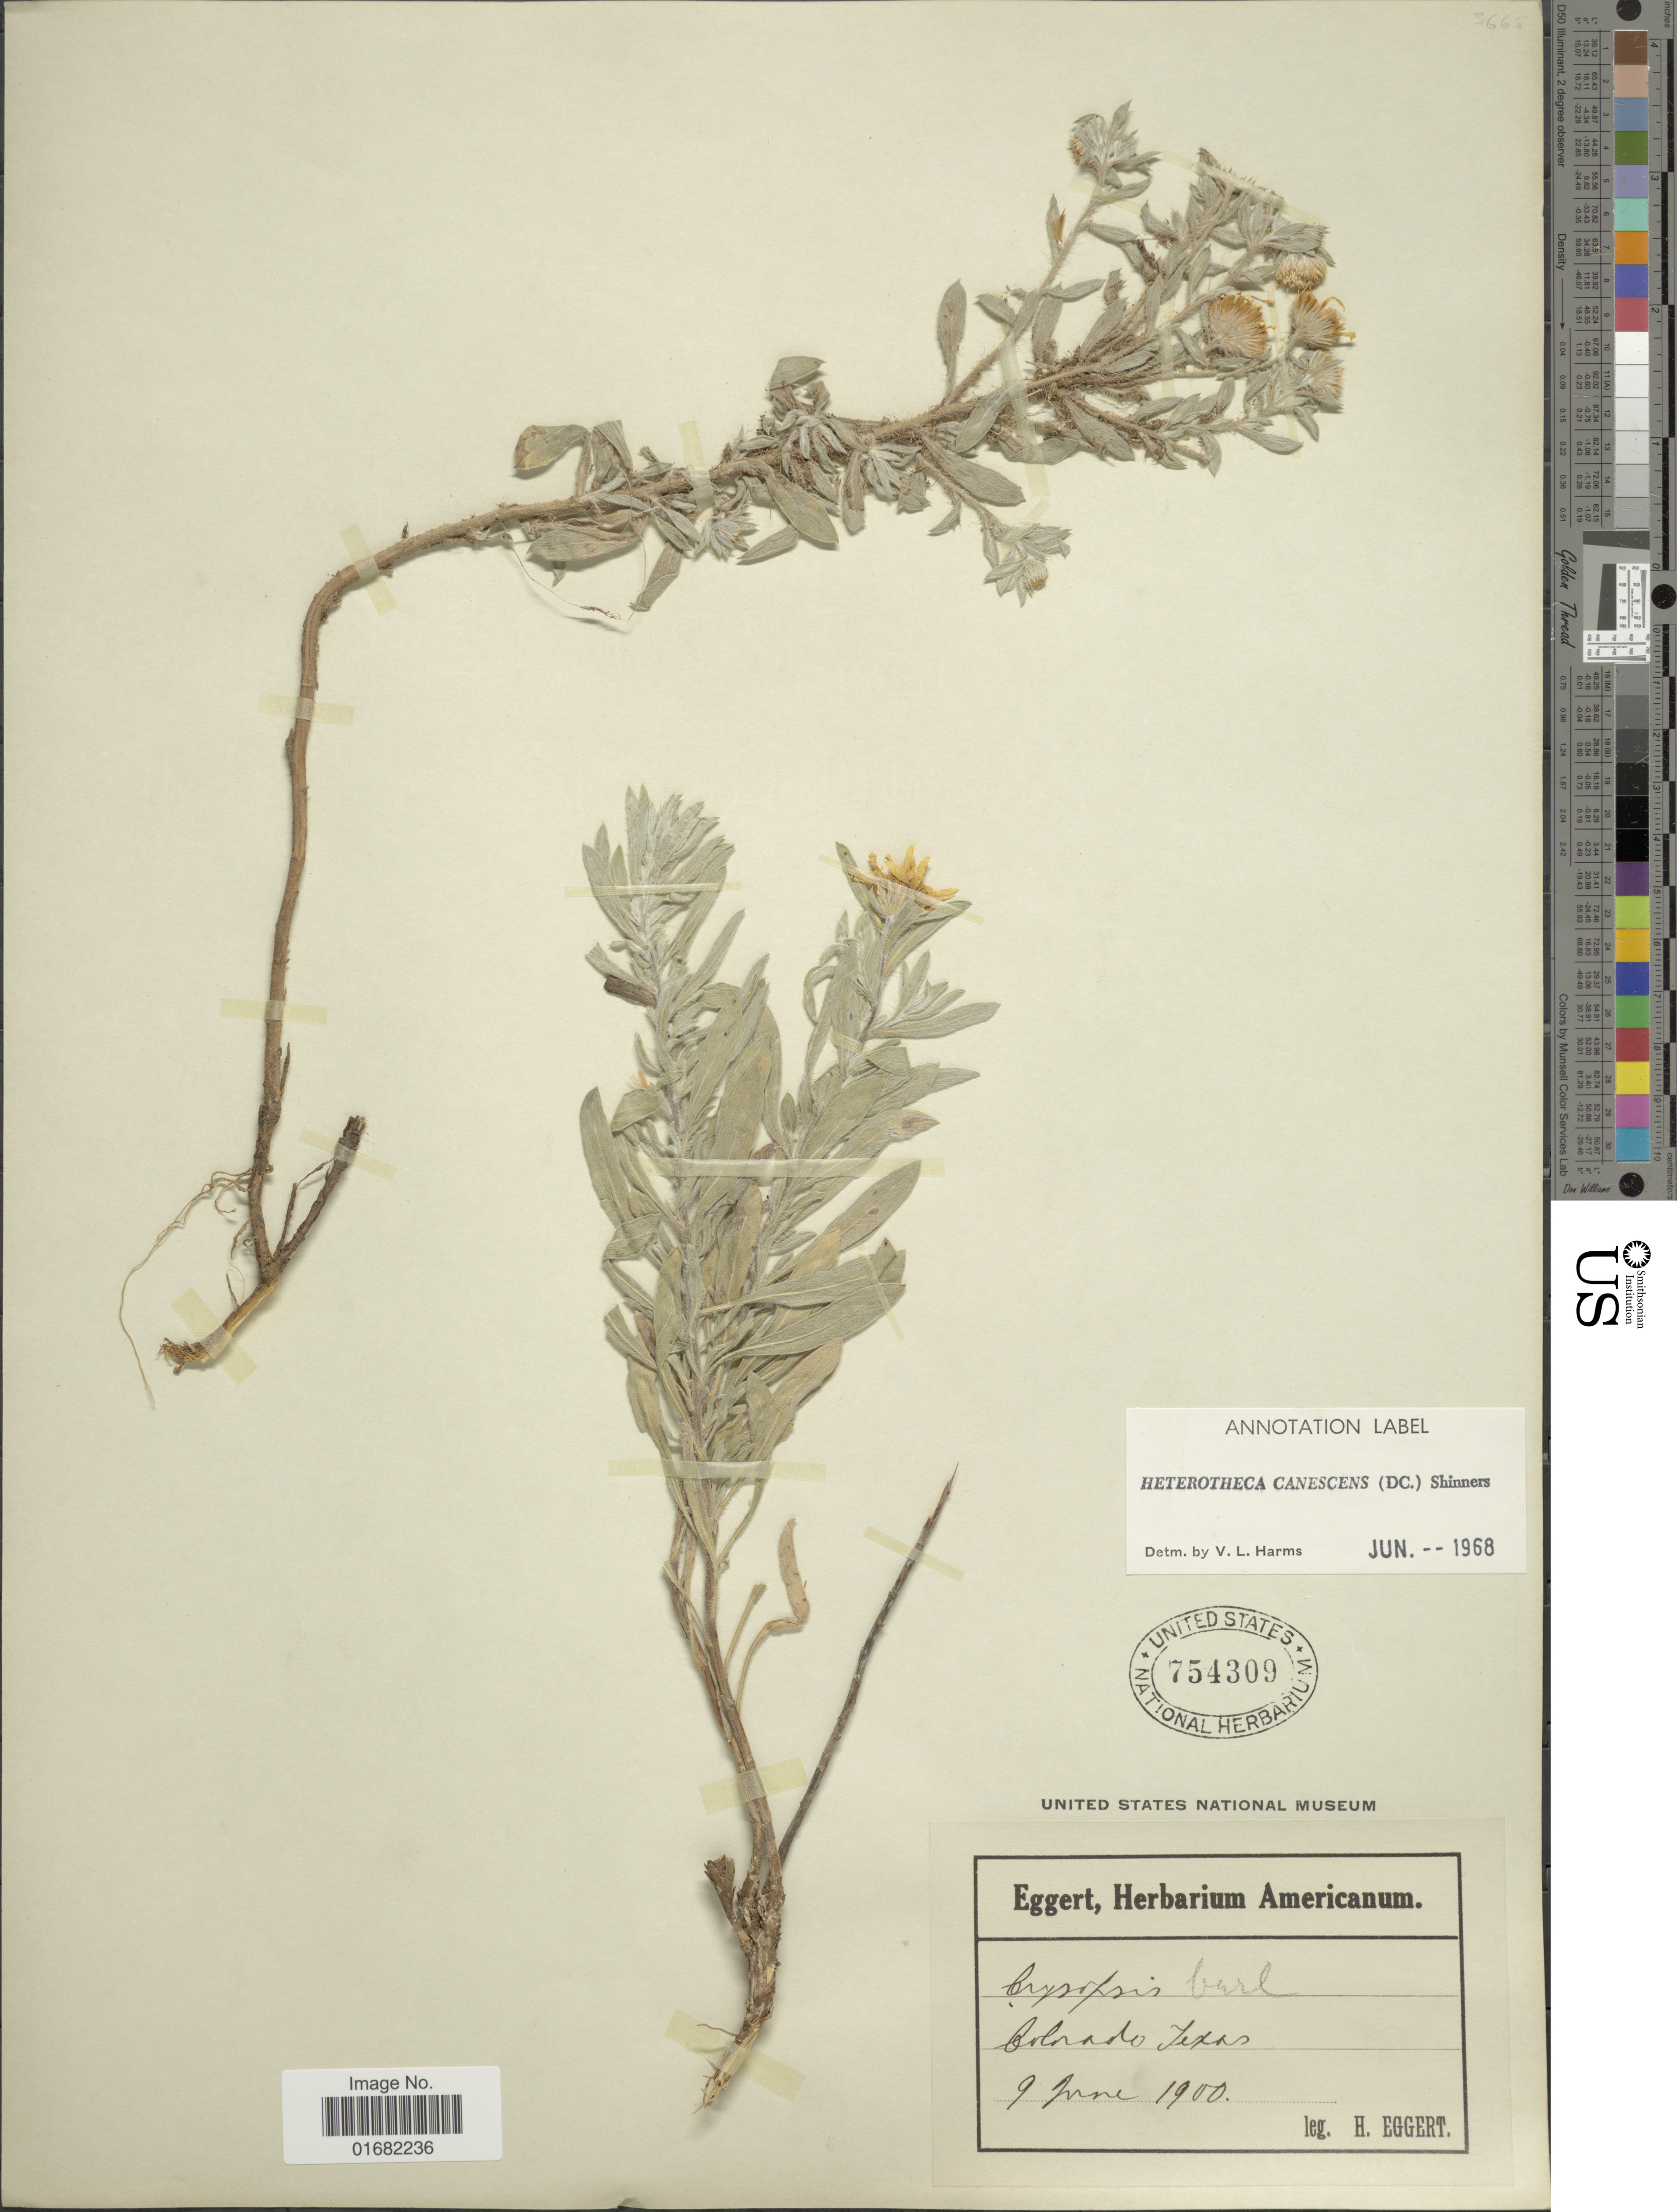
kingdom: Plantae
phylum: Tracheophyta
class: Magnoliopsida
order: Asterales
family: Asteraceae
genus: Heterotheca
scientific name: Heterotheca canescens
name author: (DC.) Shinners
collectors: H. Eggert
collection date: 1900-06-09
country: United States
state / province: Texas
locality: Colorado Texas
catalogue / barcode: US 754309